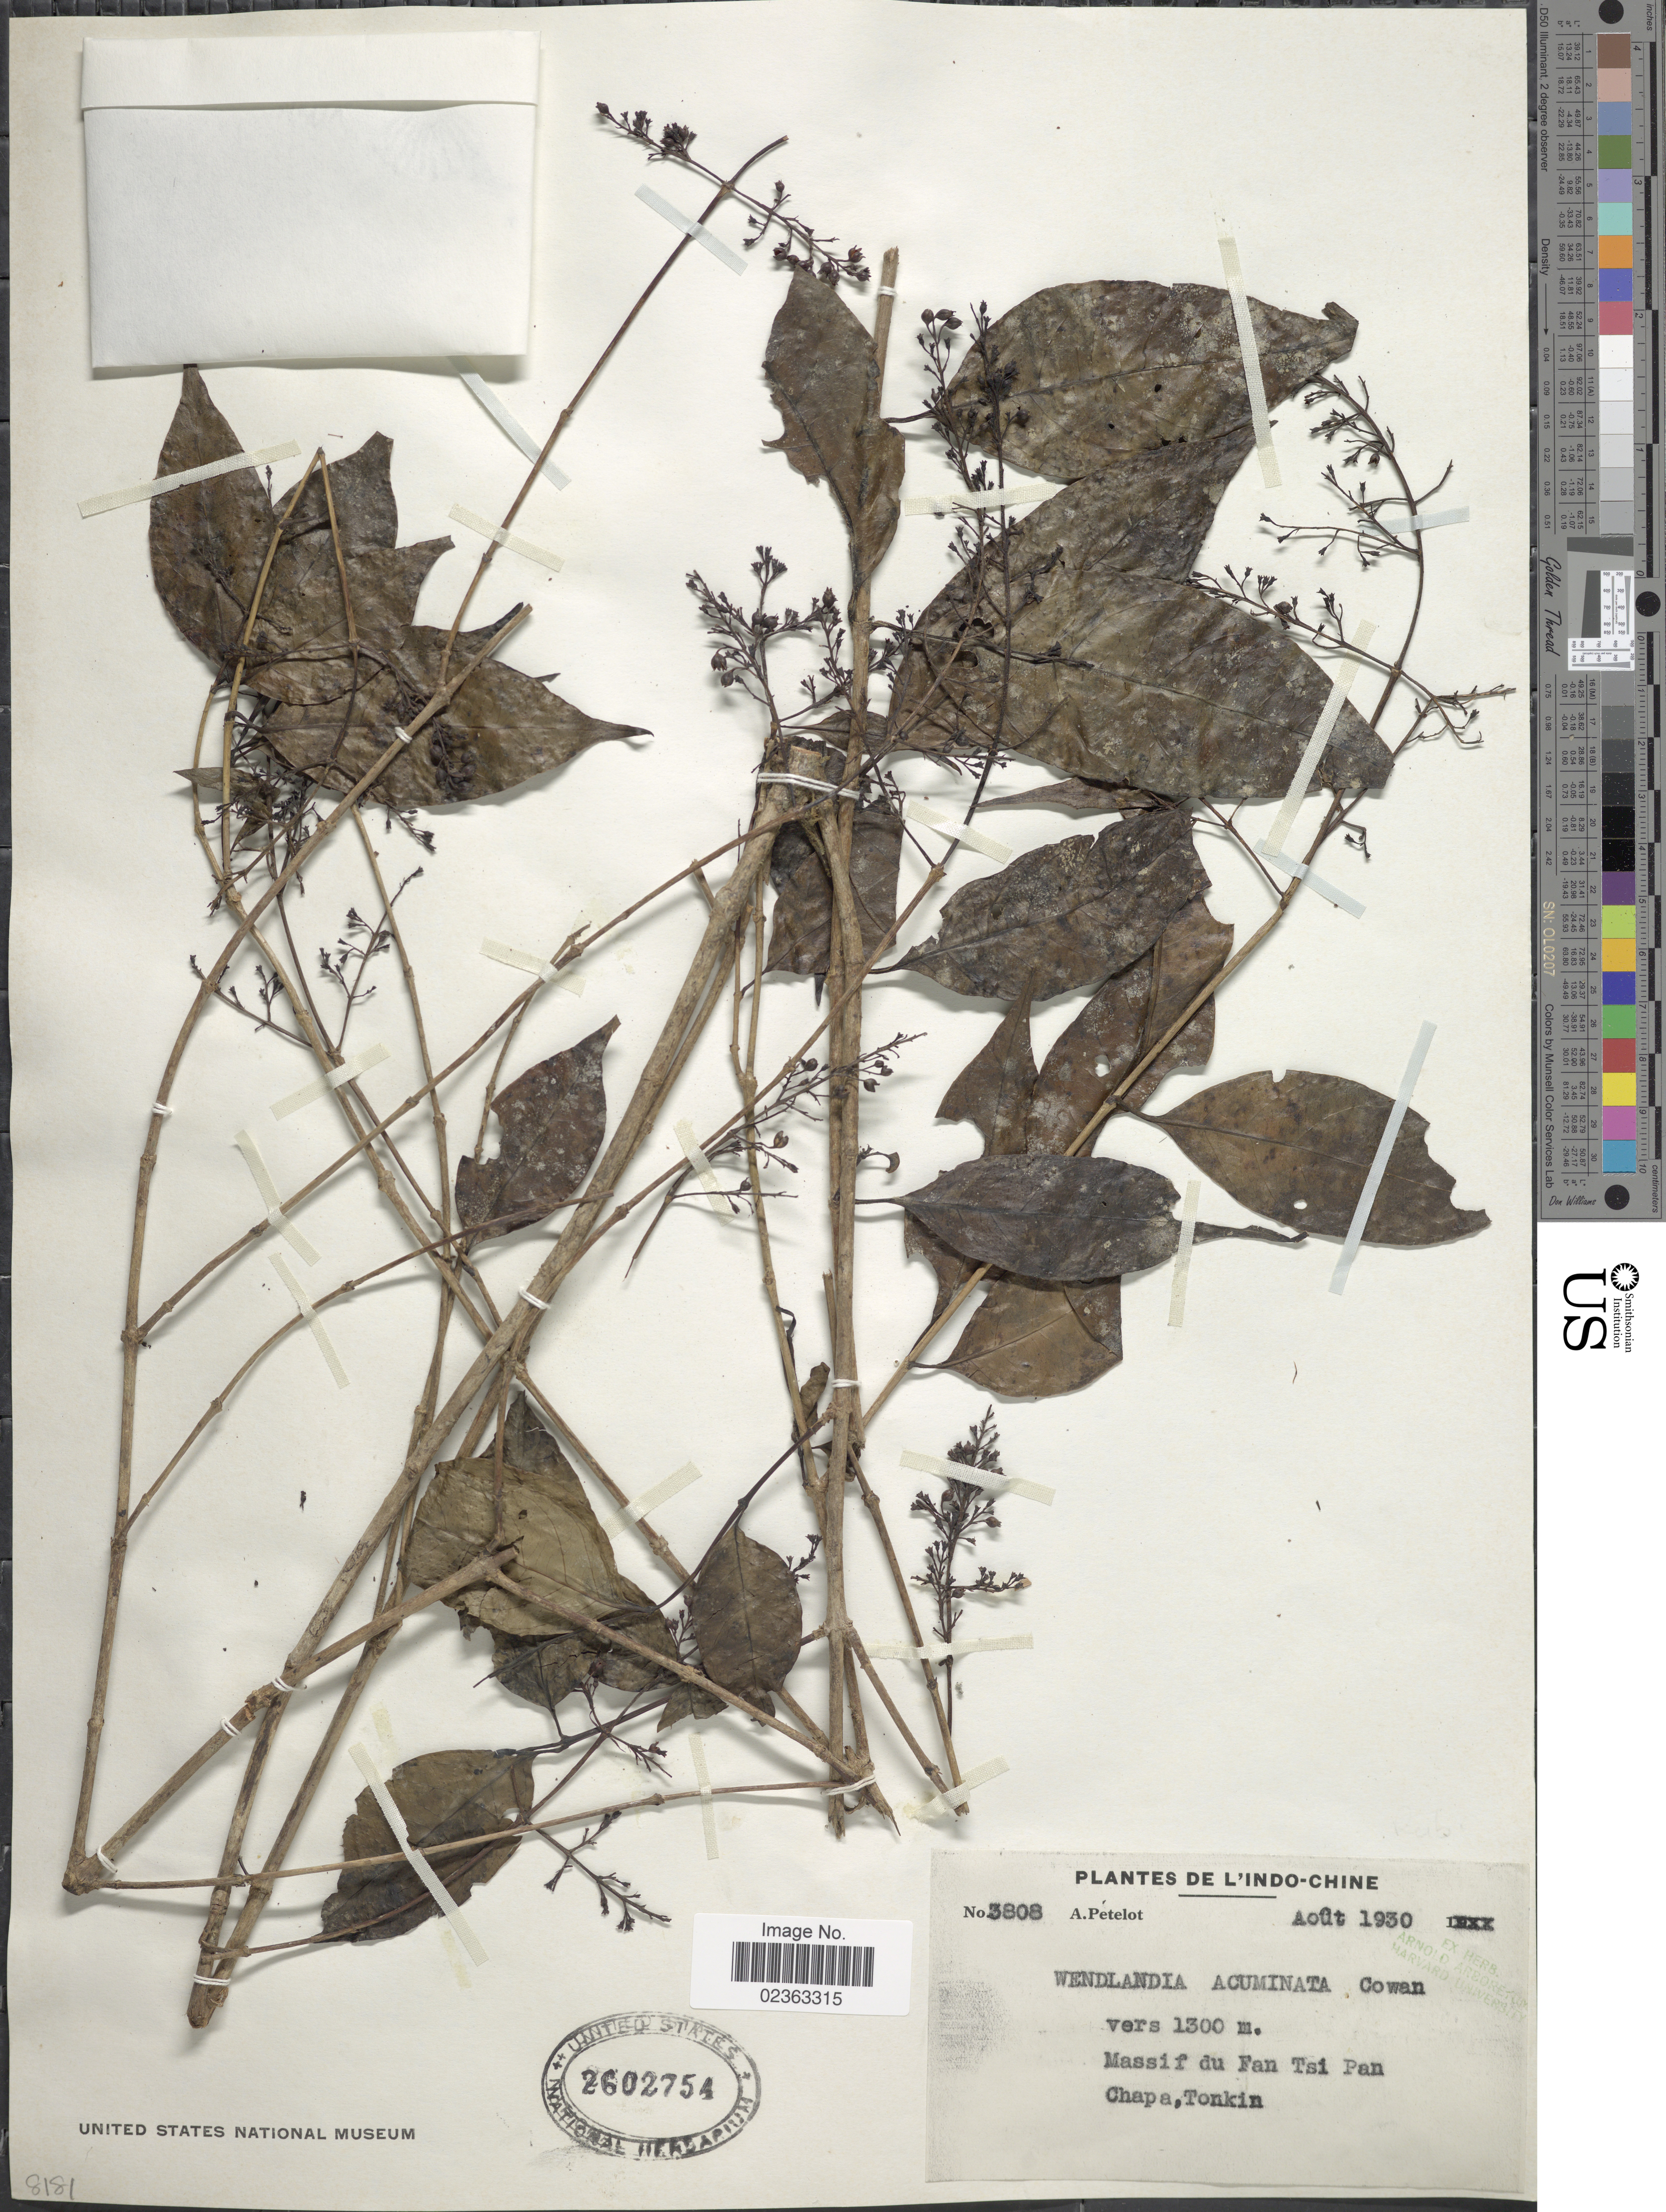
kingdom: Plantae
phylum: Tracheophyta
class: Magnoliopsida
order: Gentianales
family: Rubiaceae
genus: Wendlandia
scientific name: Wendlandia acuminata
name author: Cowan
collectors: A. Petelot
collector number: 3808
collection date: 1930-08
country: Vietnam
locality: L'Indo-Chine, Massif du Fan Tsi Pan, Chapa, Tonkin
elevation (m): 1300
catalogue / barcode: US 2602754